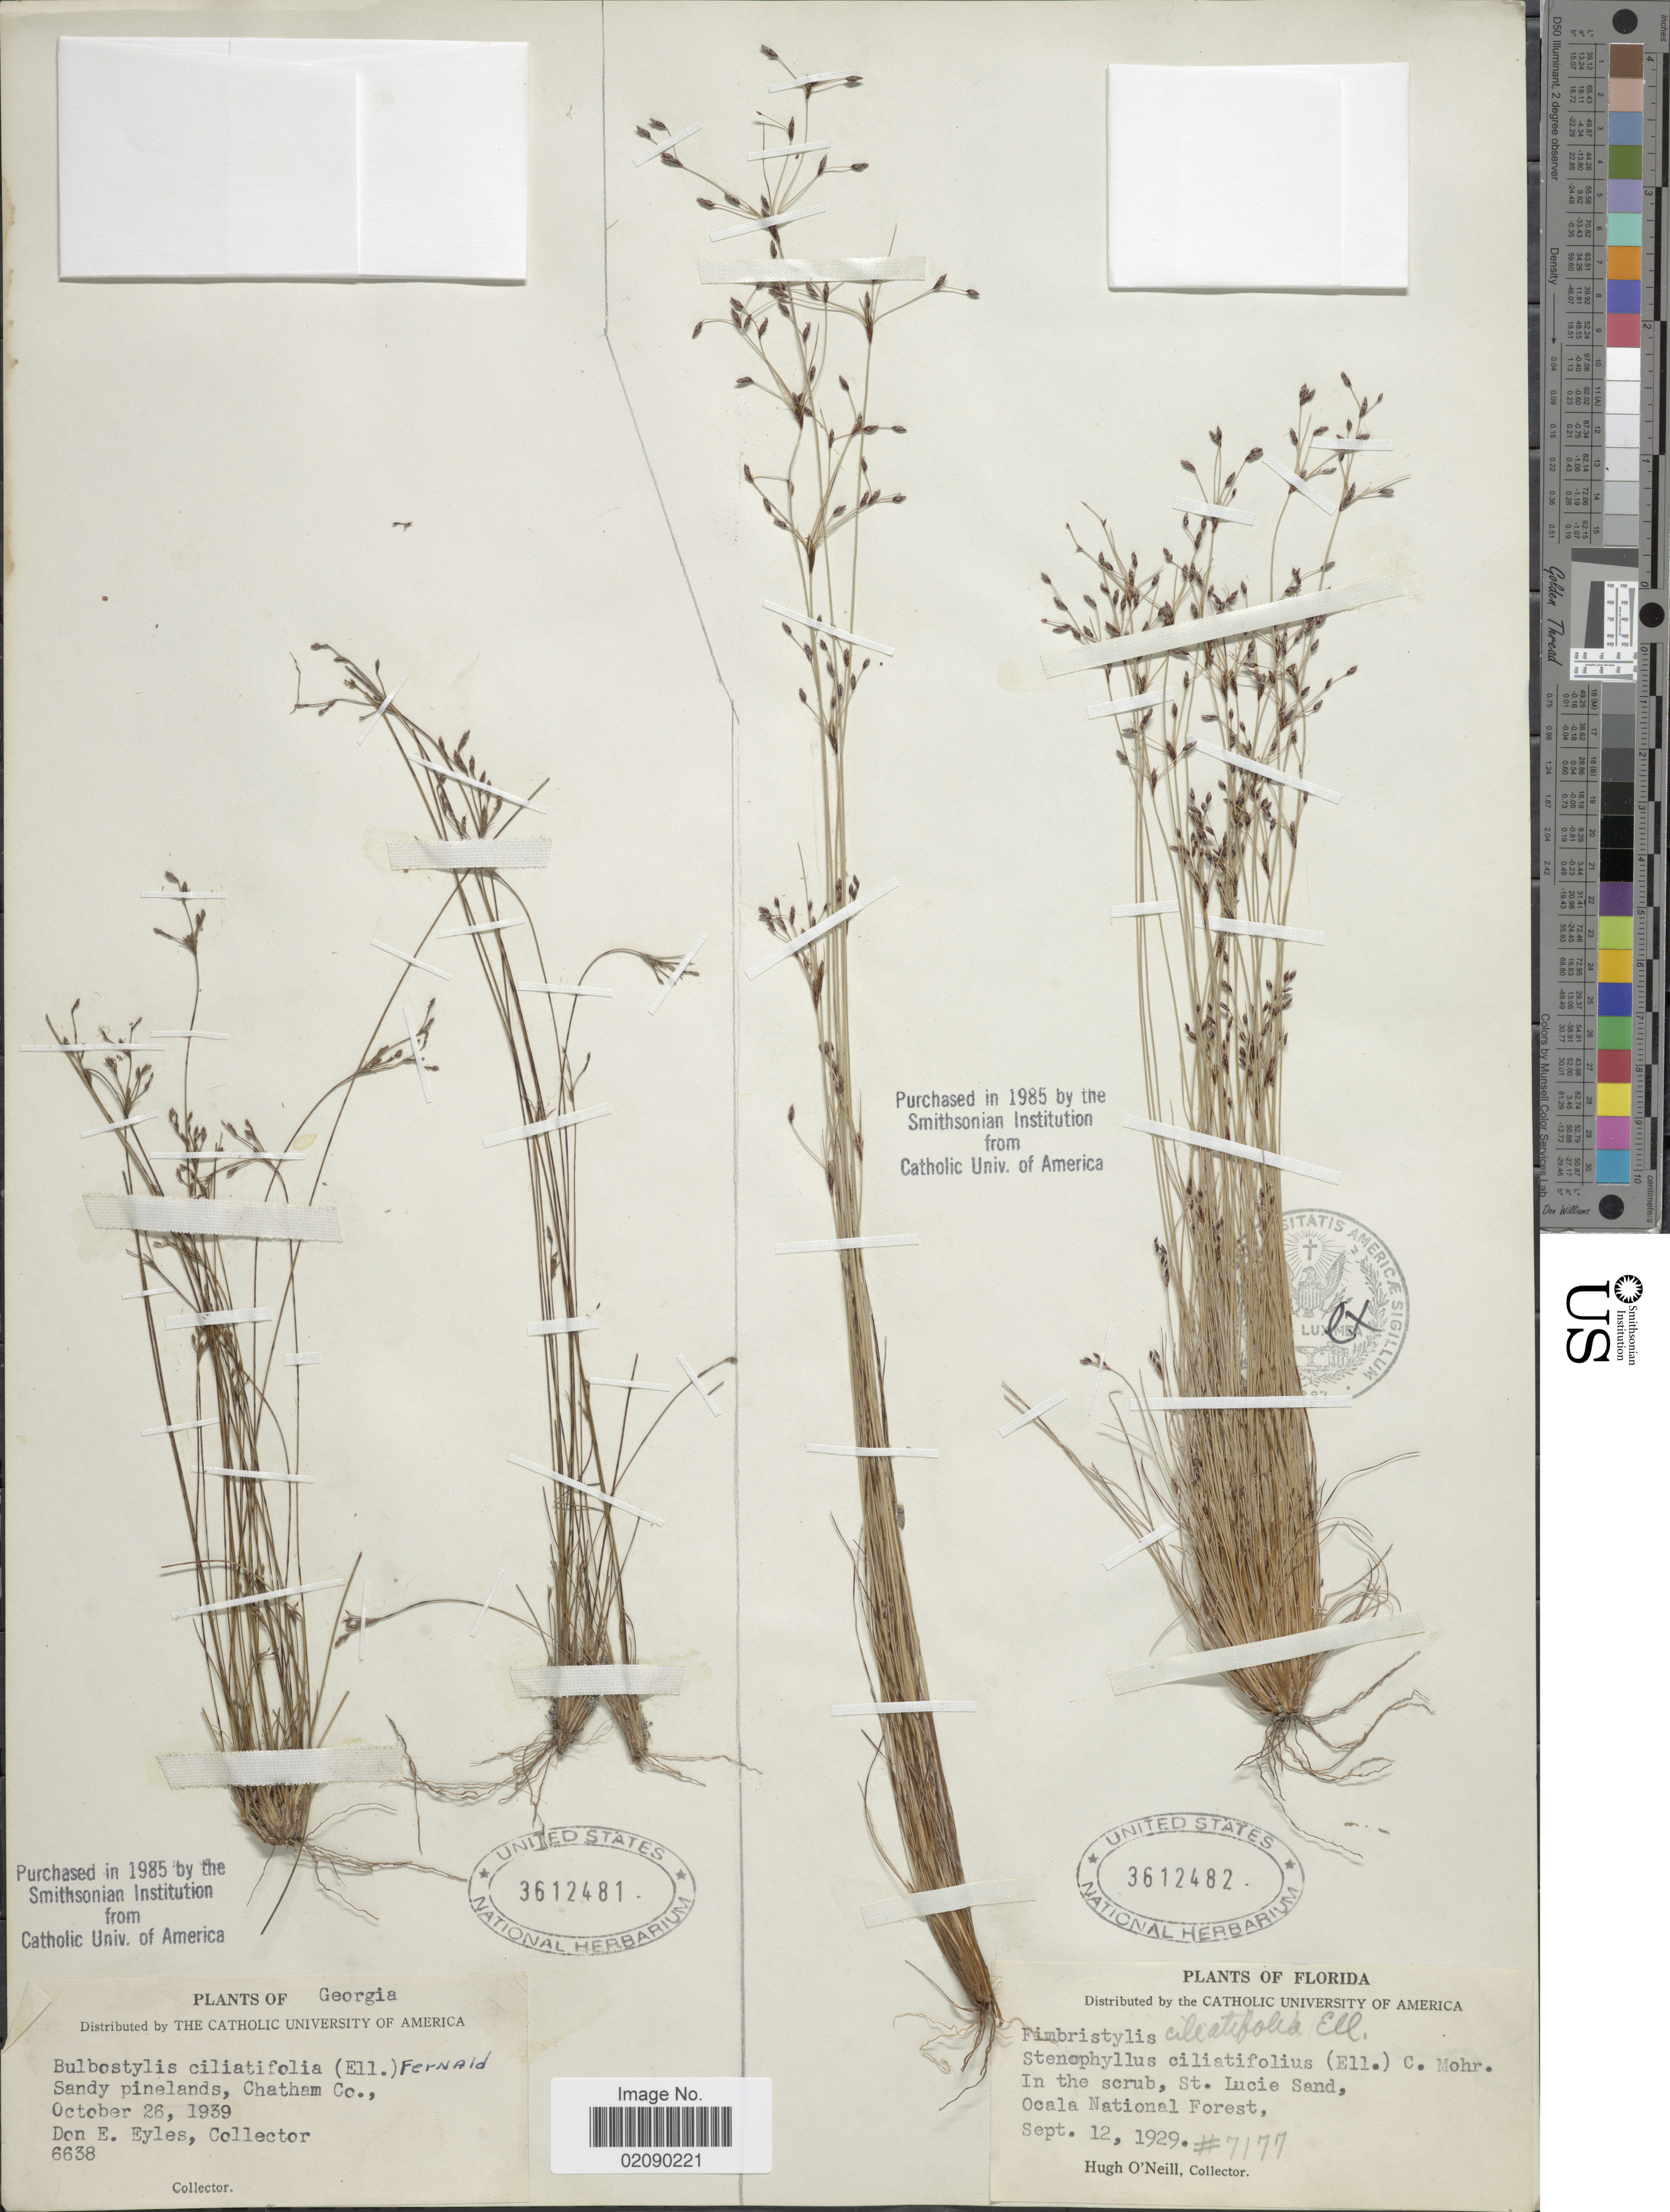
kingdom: Plantae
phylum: Tracheophyta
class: Liliopsida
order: Poales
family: Cyperaceae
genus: Bulbostylis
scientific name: Bulbostylis ciliatifolia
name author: (Elliott) Fernald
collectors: D. Eyles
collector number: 6638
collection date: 1939-10-26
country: United States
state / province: Georgia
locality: Chatham Co.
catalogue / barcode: US 3612481-2